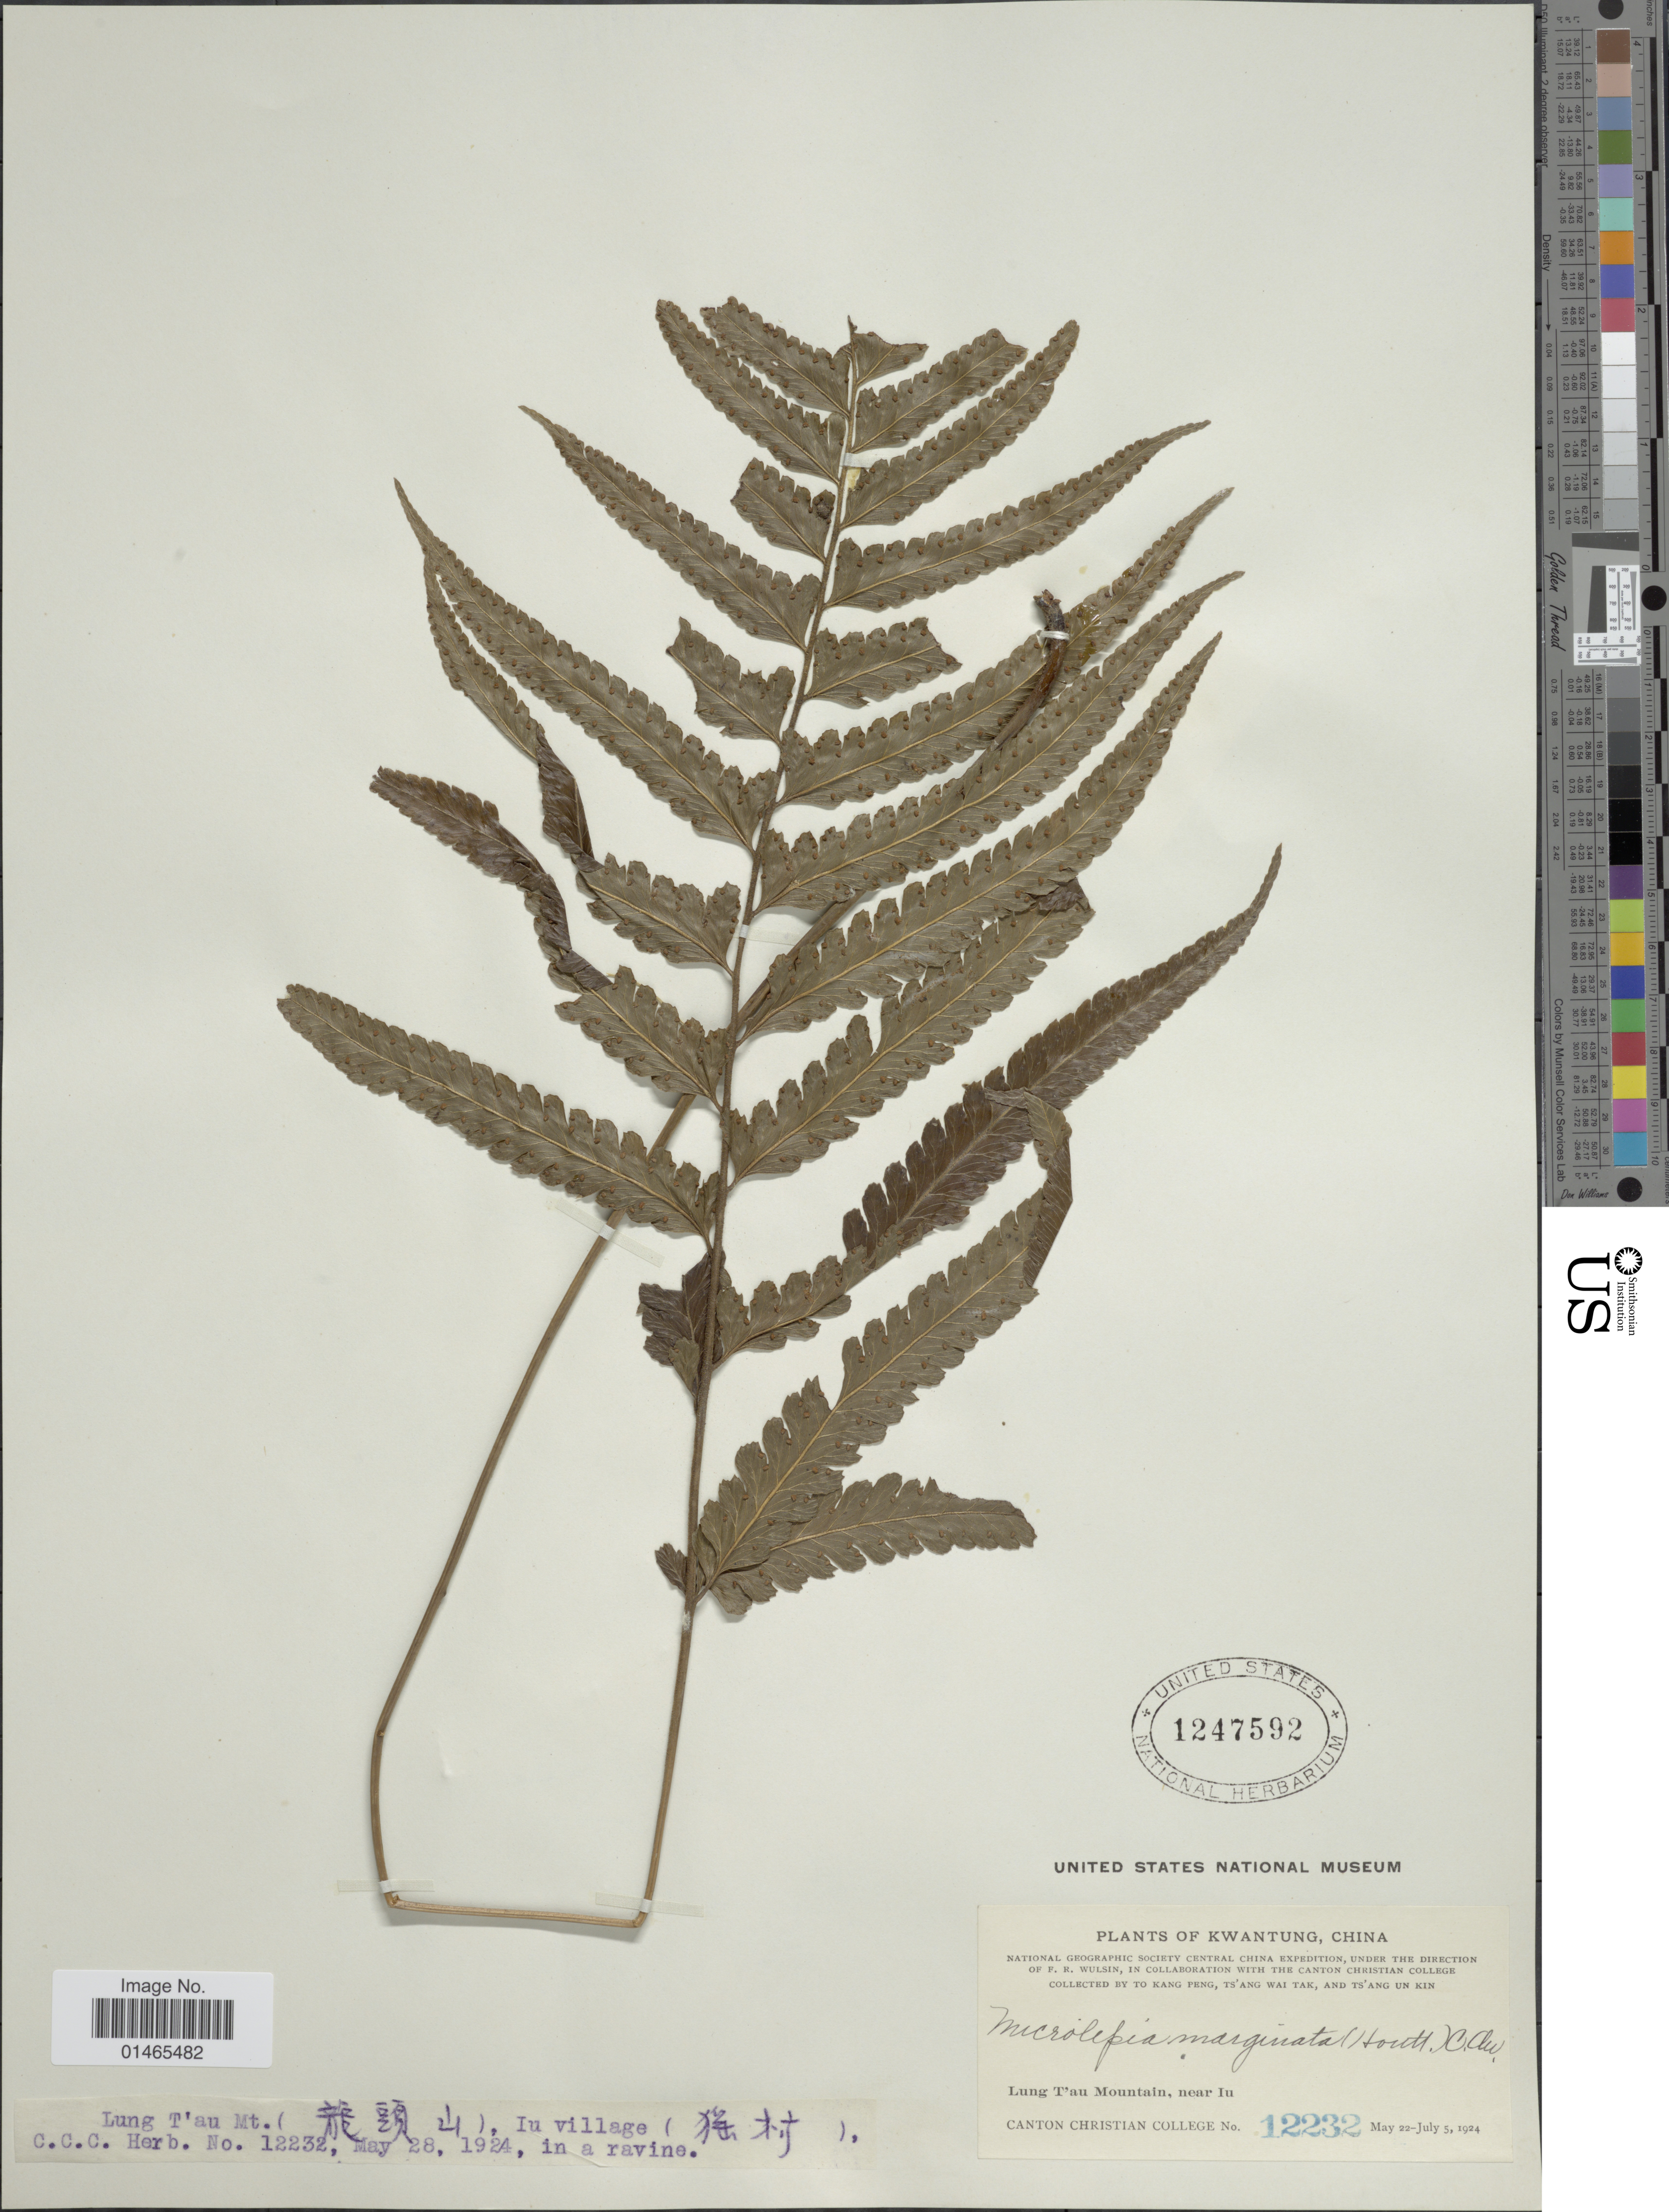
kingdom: Plantae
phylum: Tracheophyta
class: Polypodiopsida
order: Polypodiales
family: Dennstaedtiaceae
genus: Microlepia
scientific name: Microlepia marginata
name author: (Houtt.) C. Chr.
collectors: Canton Christian College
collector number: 12222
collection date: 1924-05-28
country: China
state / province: Guangdong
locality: Kwantung, Lung Táu Mountain, near Iu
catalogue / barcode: US 1247592